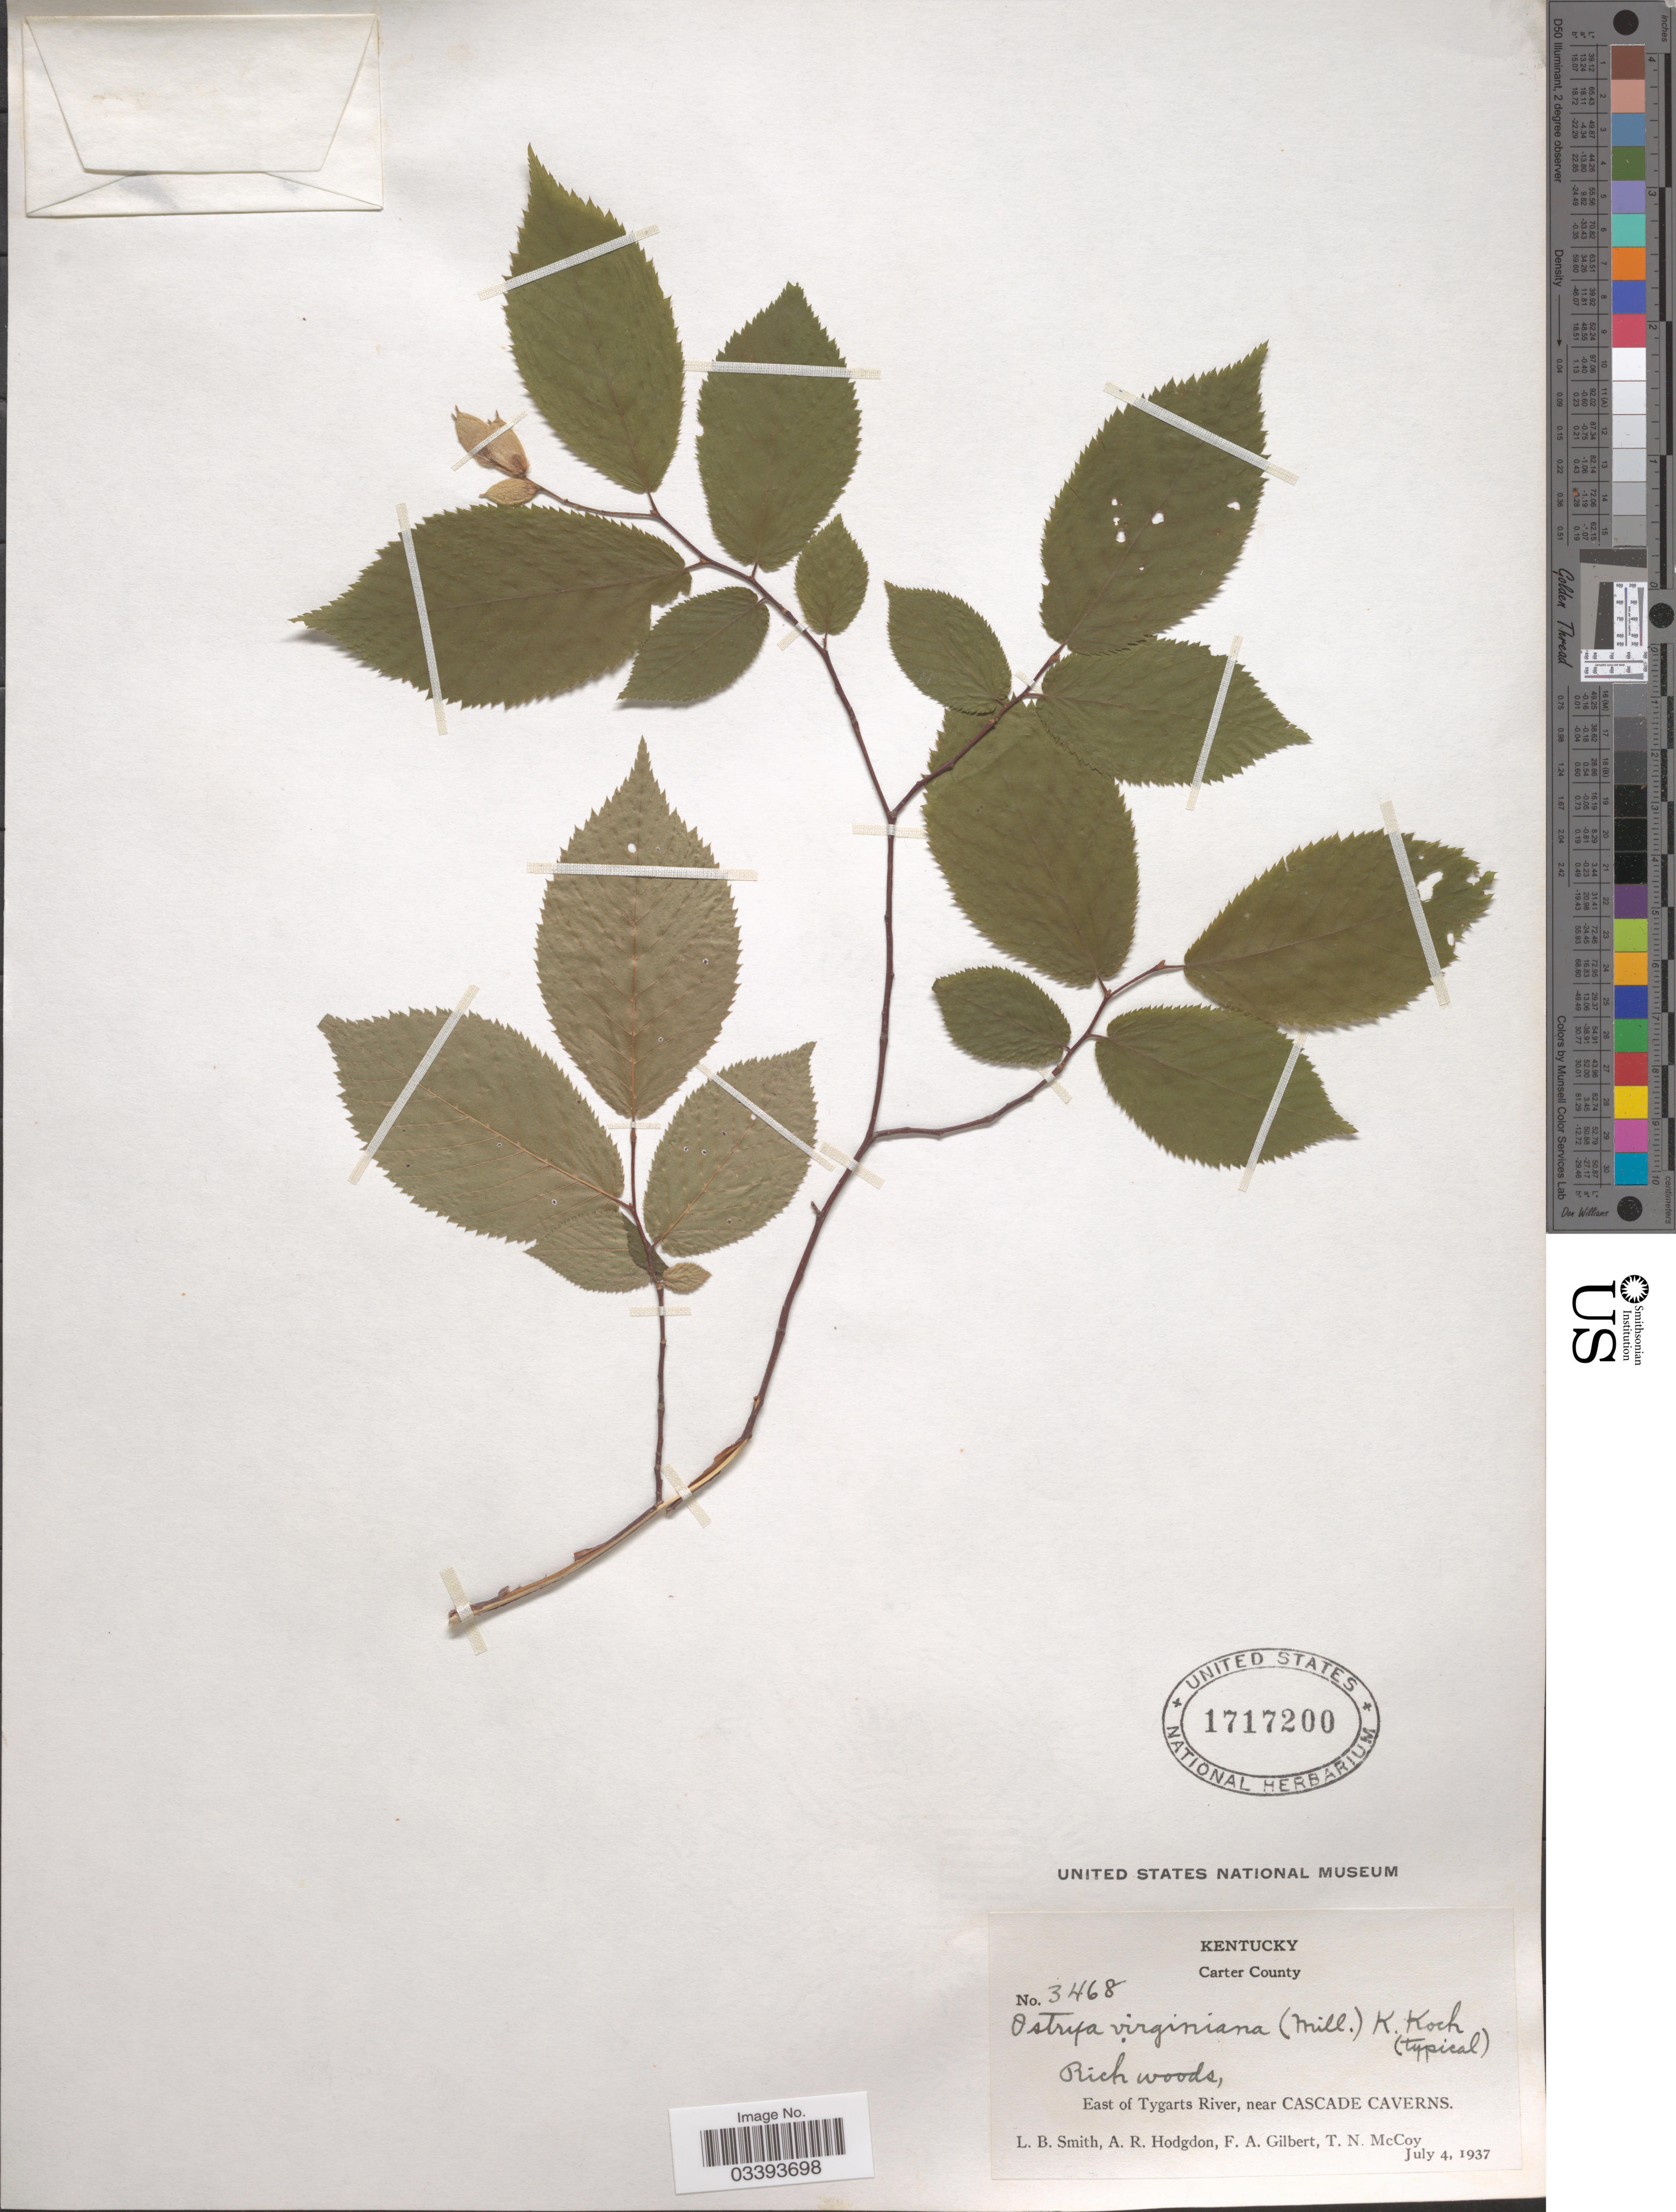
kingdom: Plantae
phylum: Tracheophyta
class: Magnoliopsida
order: Fagales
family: Betulaceae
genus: Ostrya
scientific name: Ostrya virginiana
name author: (Mill.) K. Koch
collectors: L. Smith, A. R. Hodgdon, F. A. Gilbert & T. N. McCoy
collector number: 3468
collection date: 1937-07-04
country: United States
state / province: Kentucky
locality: Carter County. East of Tygarts River, near Cascade Caverns.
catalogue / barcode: US 1717200